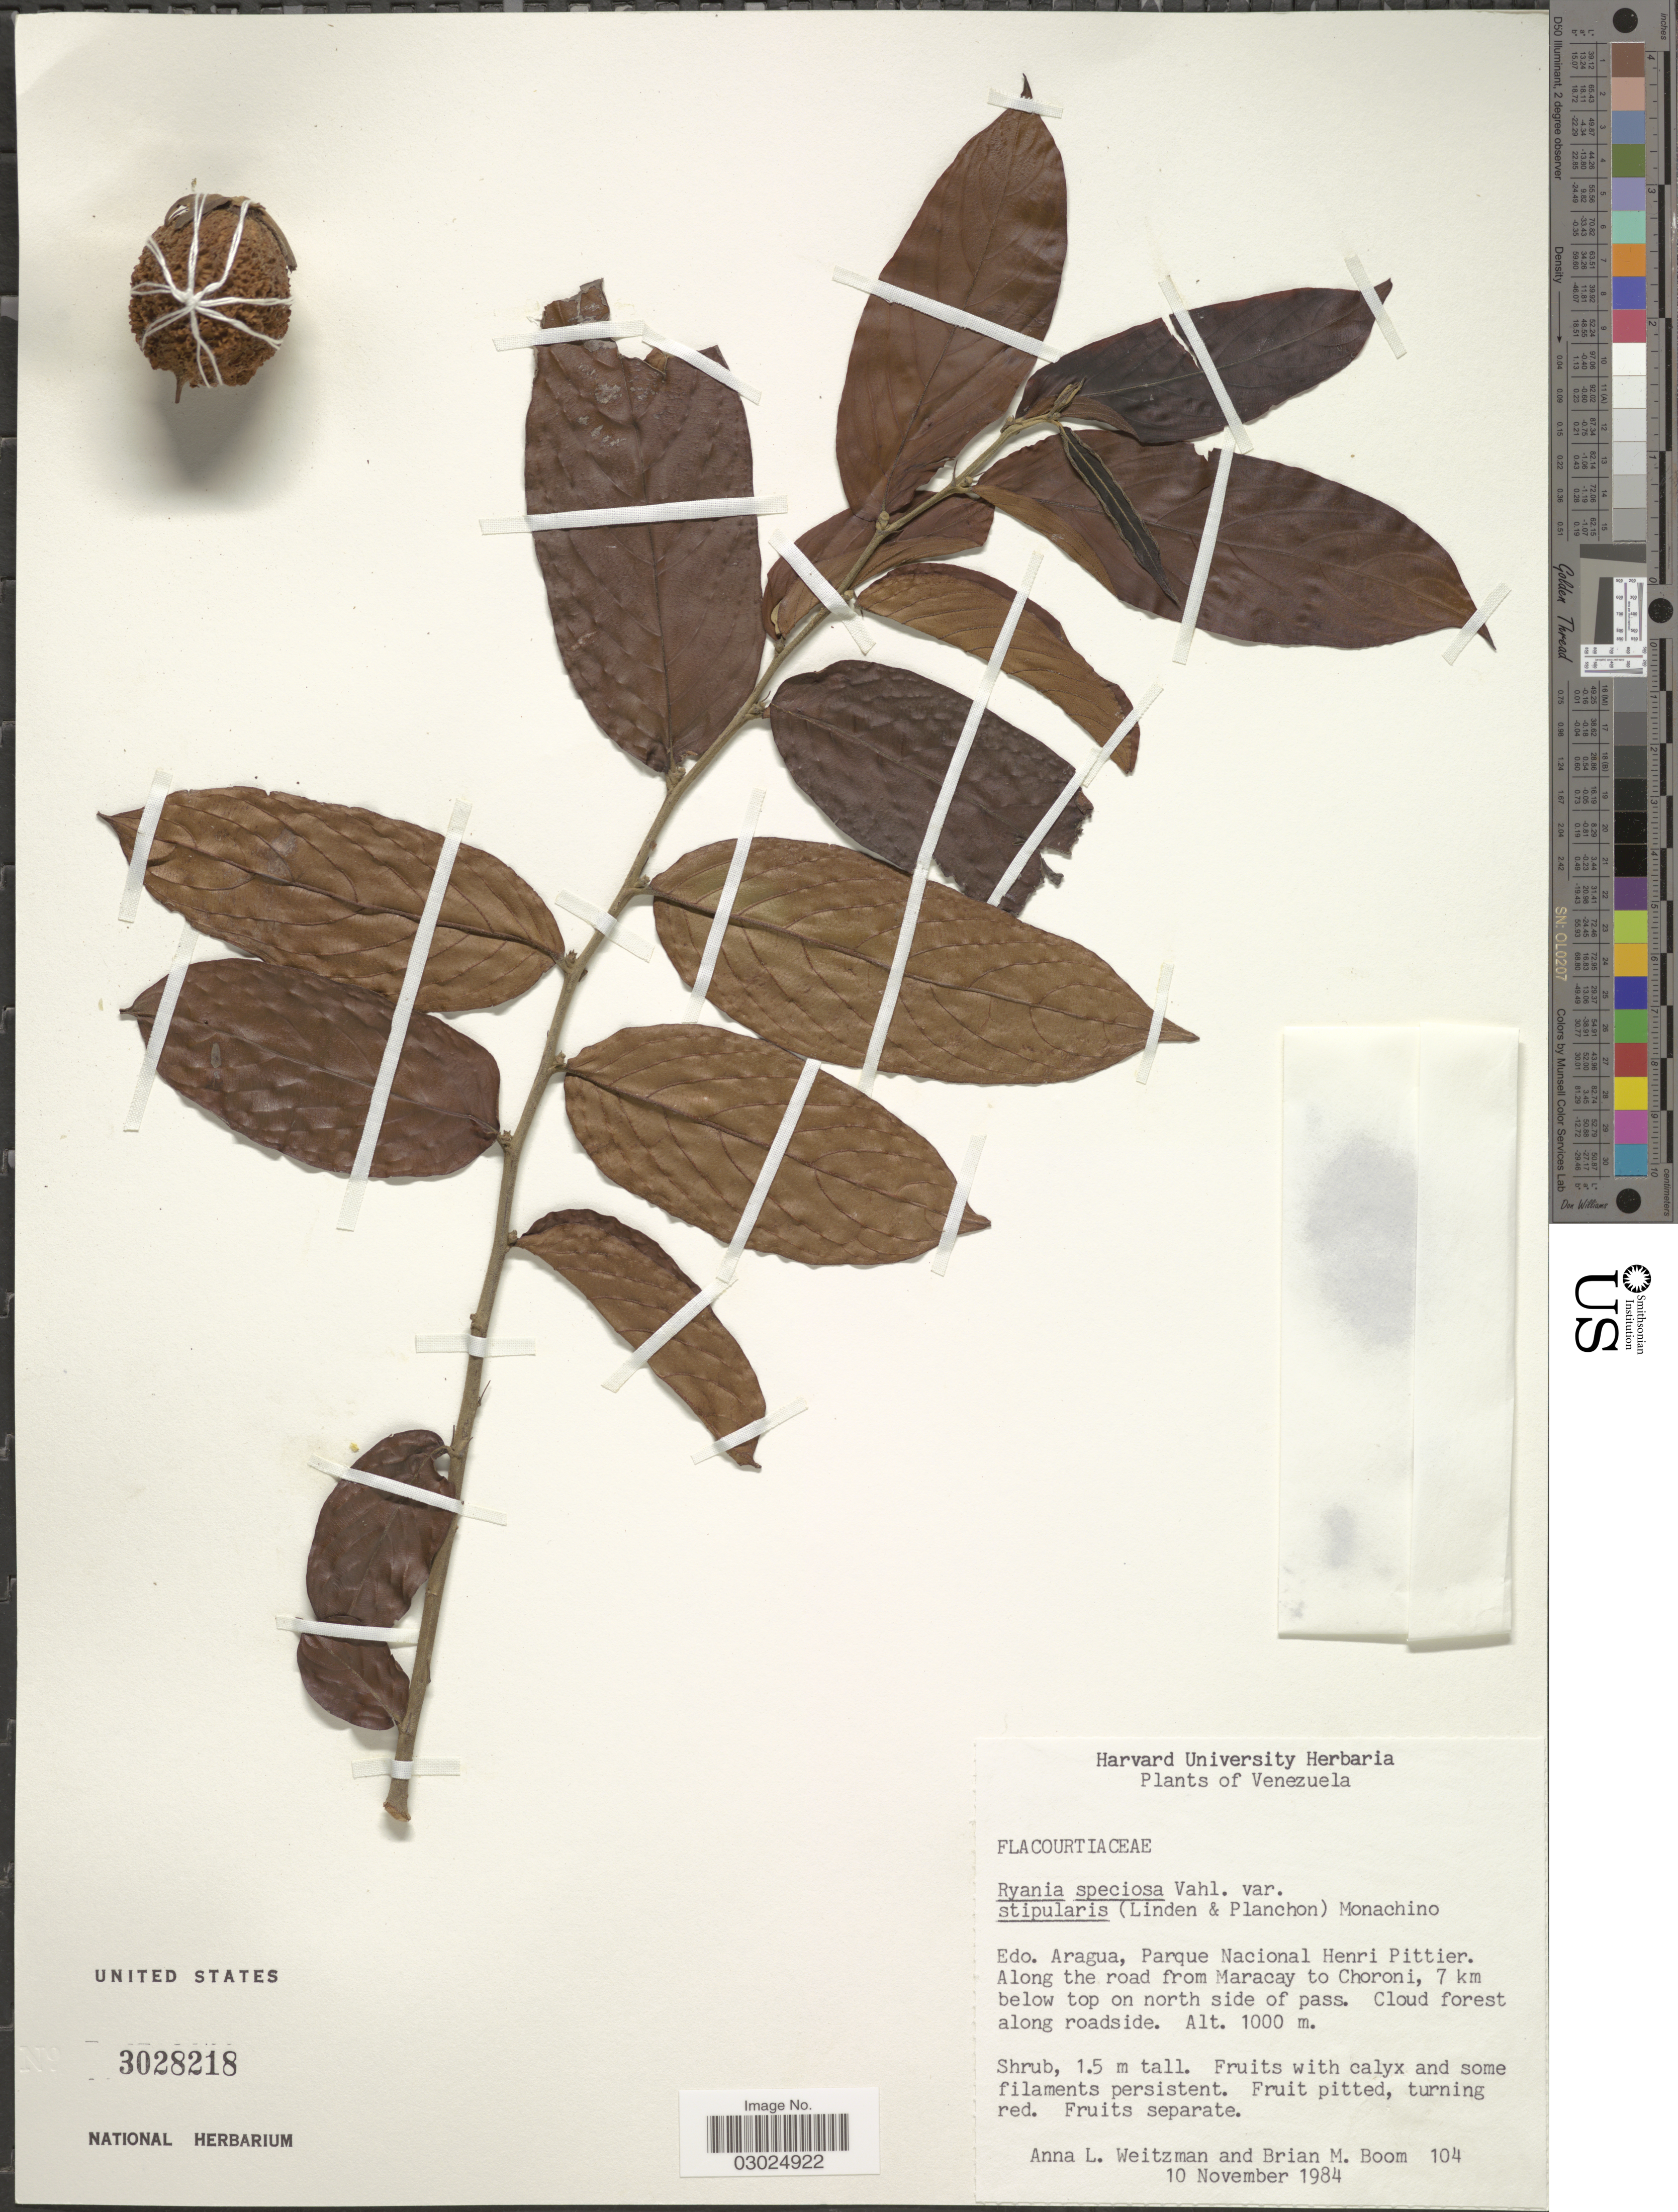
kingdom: Plantae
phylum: Tracheophyta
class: Magnoliopsida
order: Malpighiales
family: Salicaceae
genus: Ryania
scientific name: Ryania speciosa var. minor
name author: Monach.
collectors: A. L. Weitzman & B. M. Boom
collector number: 104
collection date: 1984-11-10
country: Venezuela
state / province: Aragua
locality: Edo. Aragua, Parque Nacional Henri Pittier. Along the road from Maracay to Choroni, 7 km below top on north side of pass.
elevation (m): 1000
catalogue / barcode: US 3028218